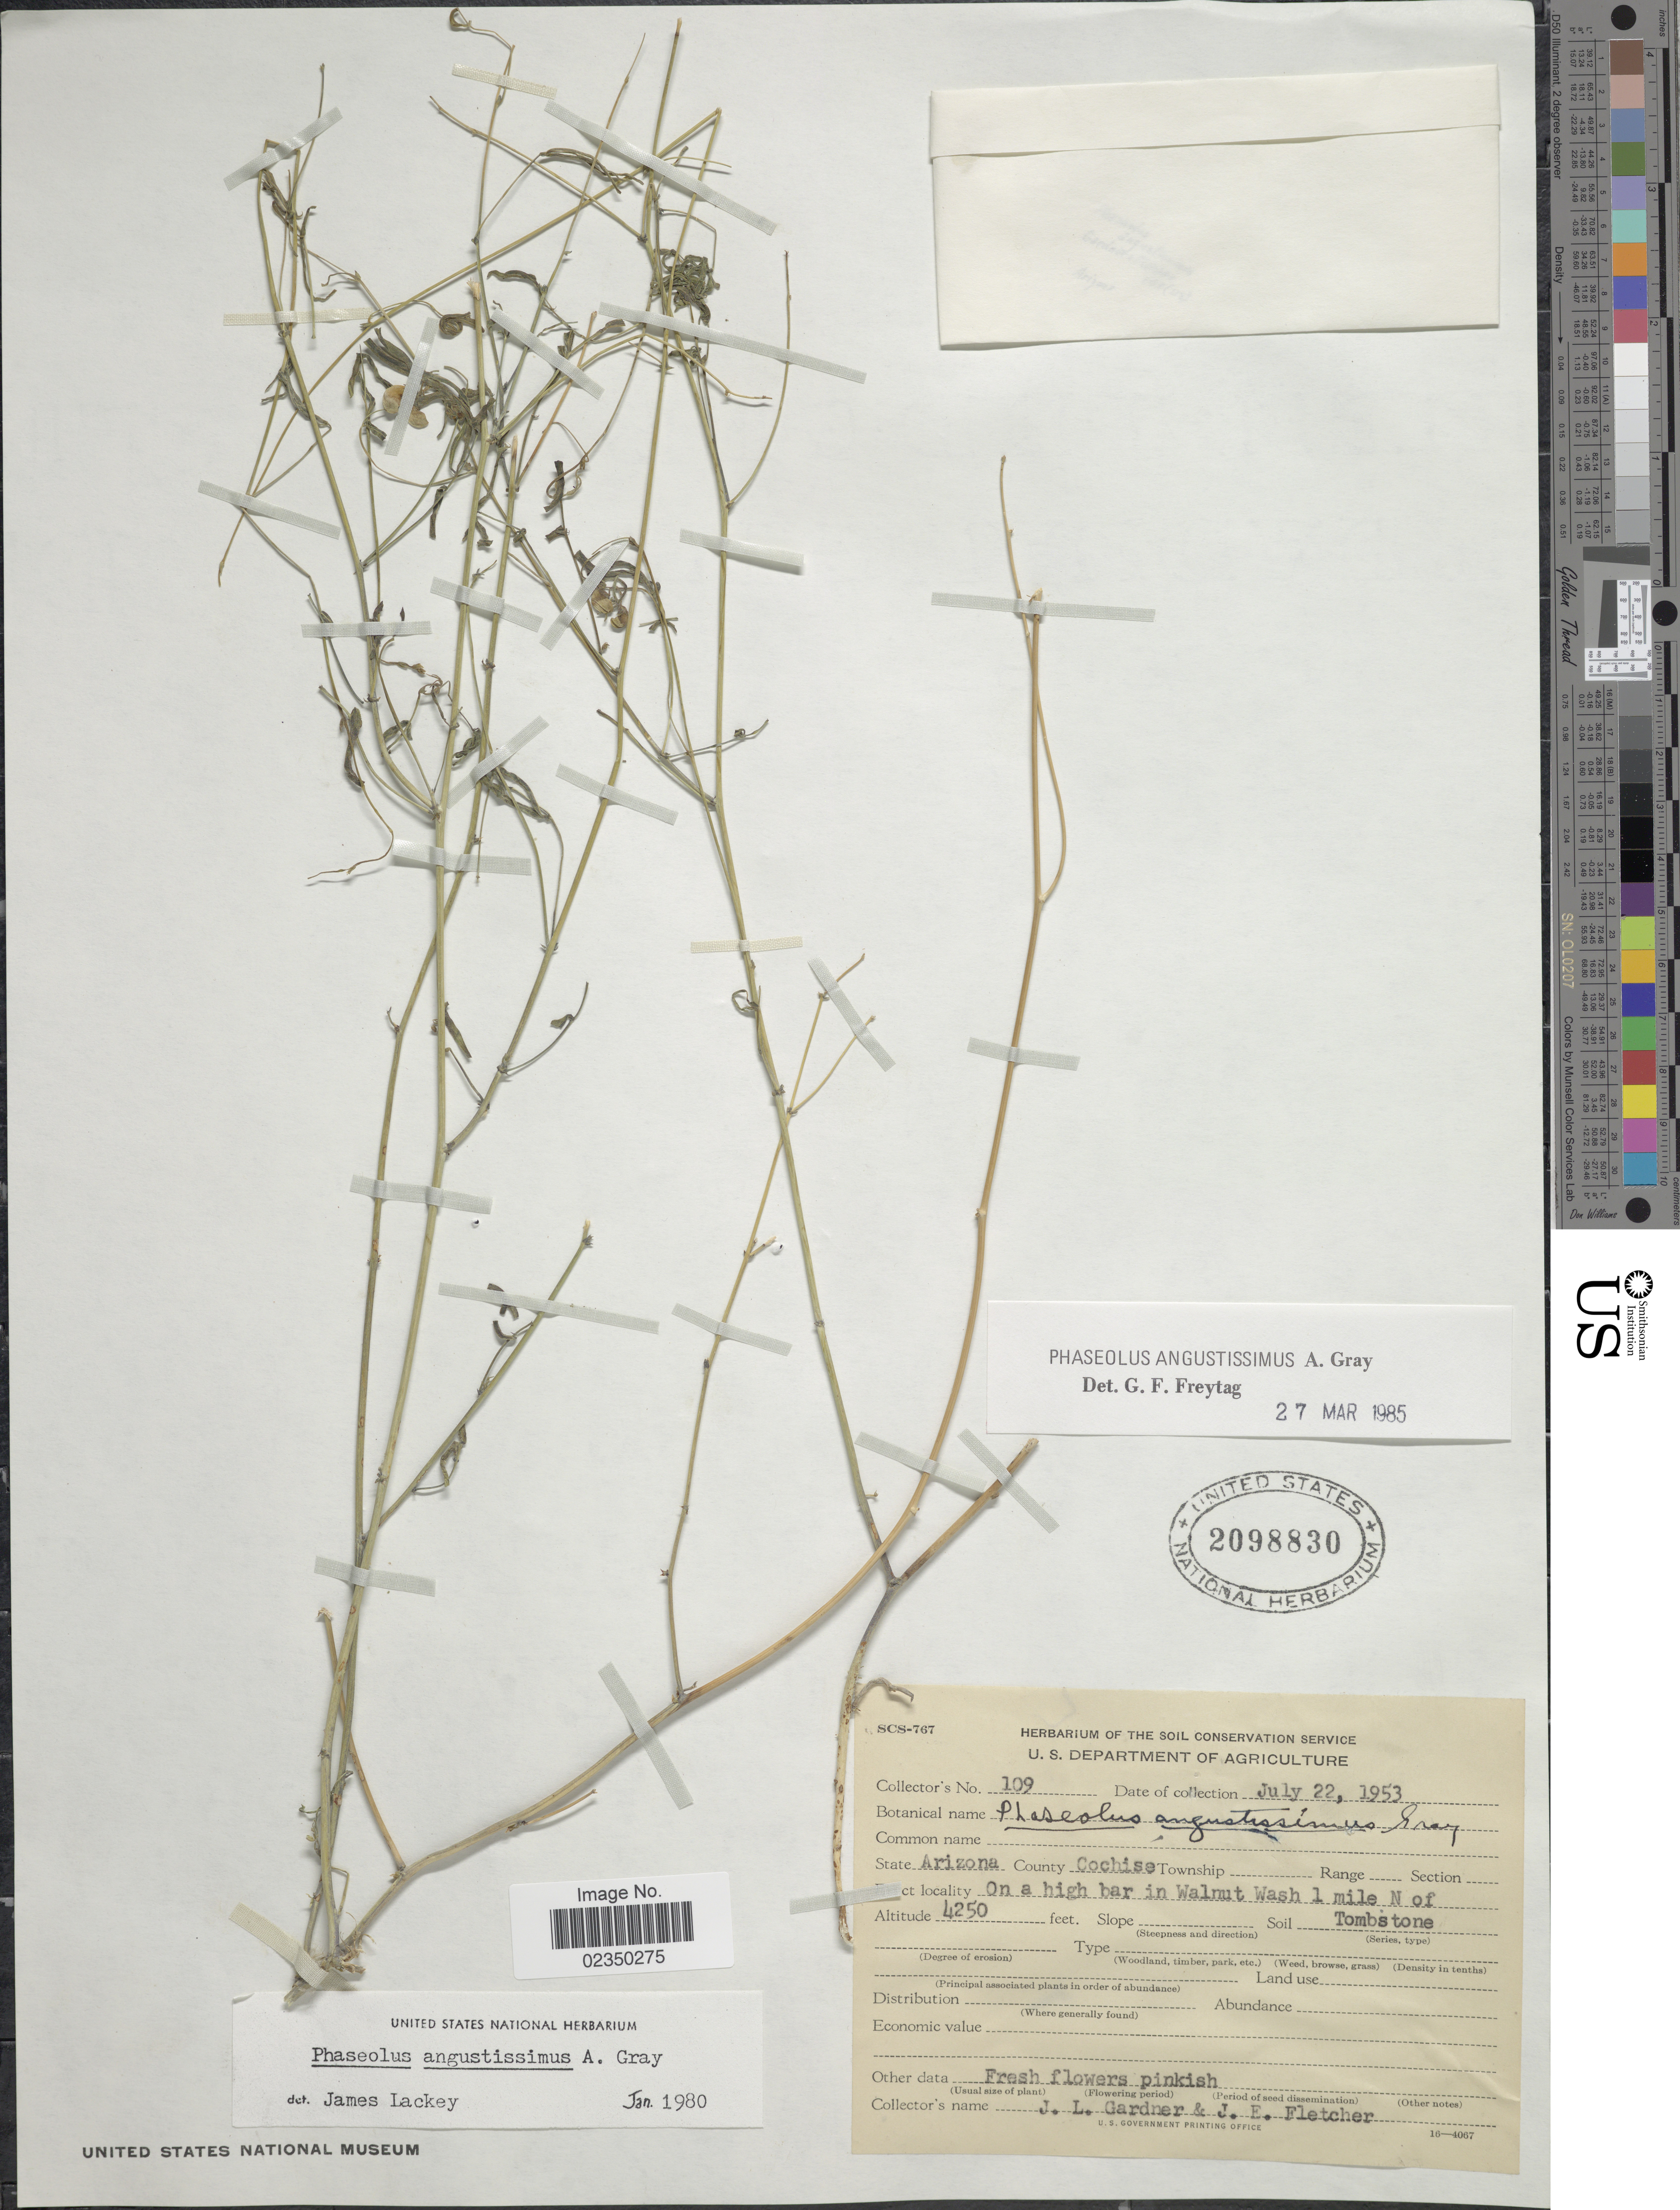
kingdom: Plantae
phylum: Tracheophyta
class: Magnoliopsida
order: Fabales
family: Fabaceae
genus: Phaseolus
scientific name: Phaseolus angustissimus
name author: A. Gray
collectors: J. L. Gardner & J. Fletcher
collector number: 109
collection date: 1953-07-22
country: United States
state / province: Arizona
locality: County Cochise, on a high bar in Walnut Wash 1 mile N of Tombstone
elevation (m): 1295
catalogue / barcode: US 2098830